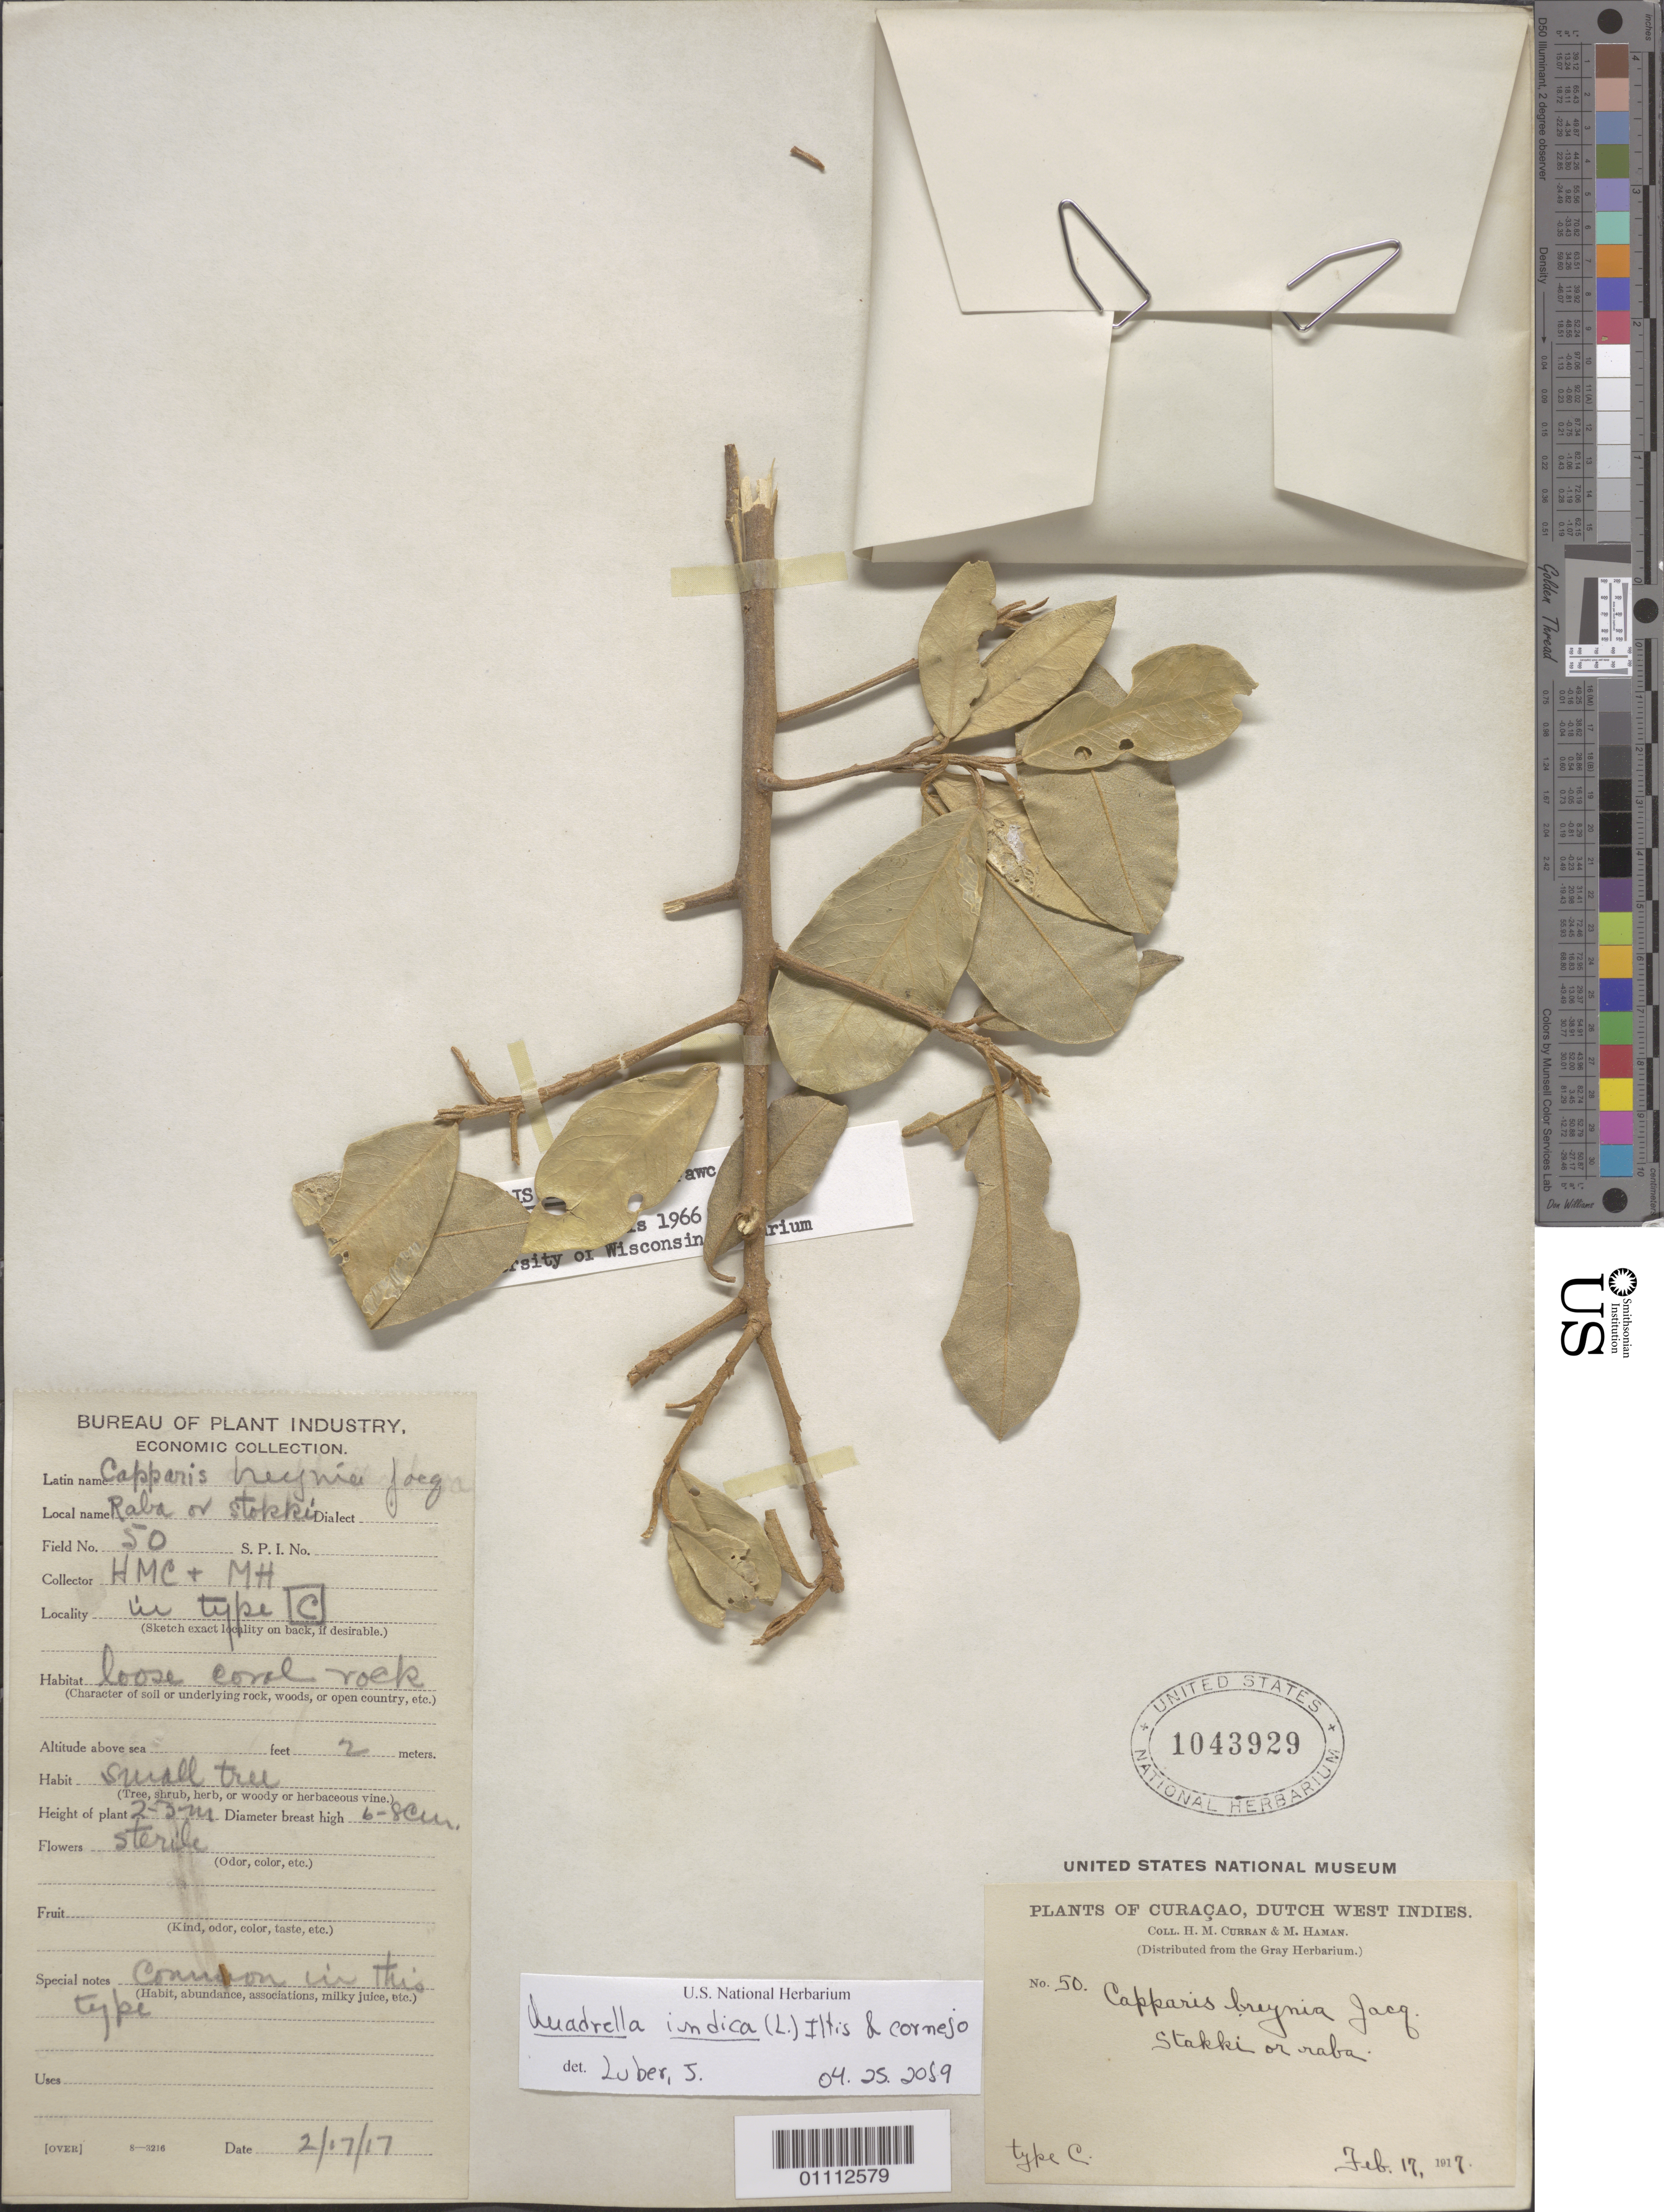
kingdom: Plantae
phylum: Tracheophyta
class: Magnoliopsida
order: Brassicales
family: Capparaceae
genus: Quadrella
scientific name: Quadrella indica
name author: (L.) Iltis & Cornejo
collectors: H. M. Curran & M. Haman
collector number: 50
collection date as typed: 17 Feb 1917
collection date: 1917-02-17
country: Curaçao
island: Curaçao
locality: In type C locality. loose coral rocks.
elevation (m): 2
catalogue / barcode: US 1043929